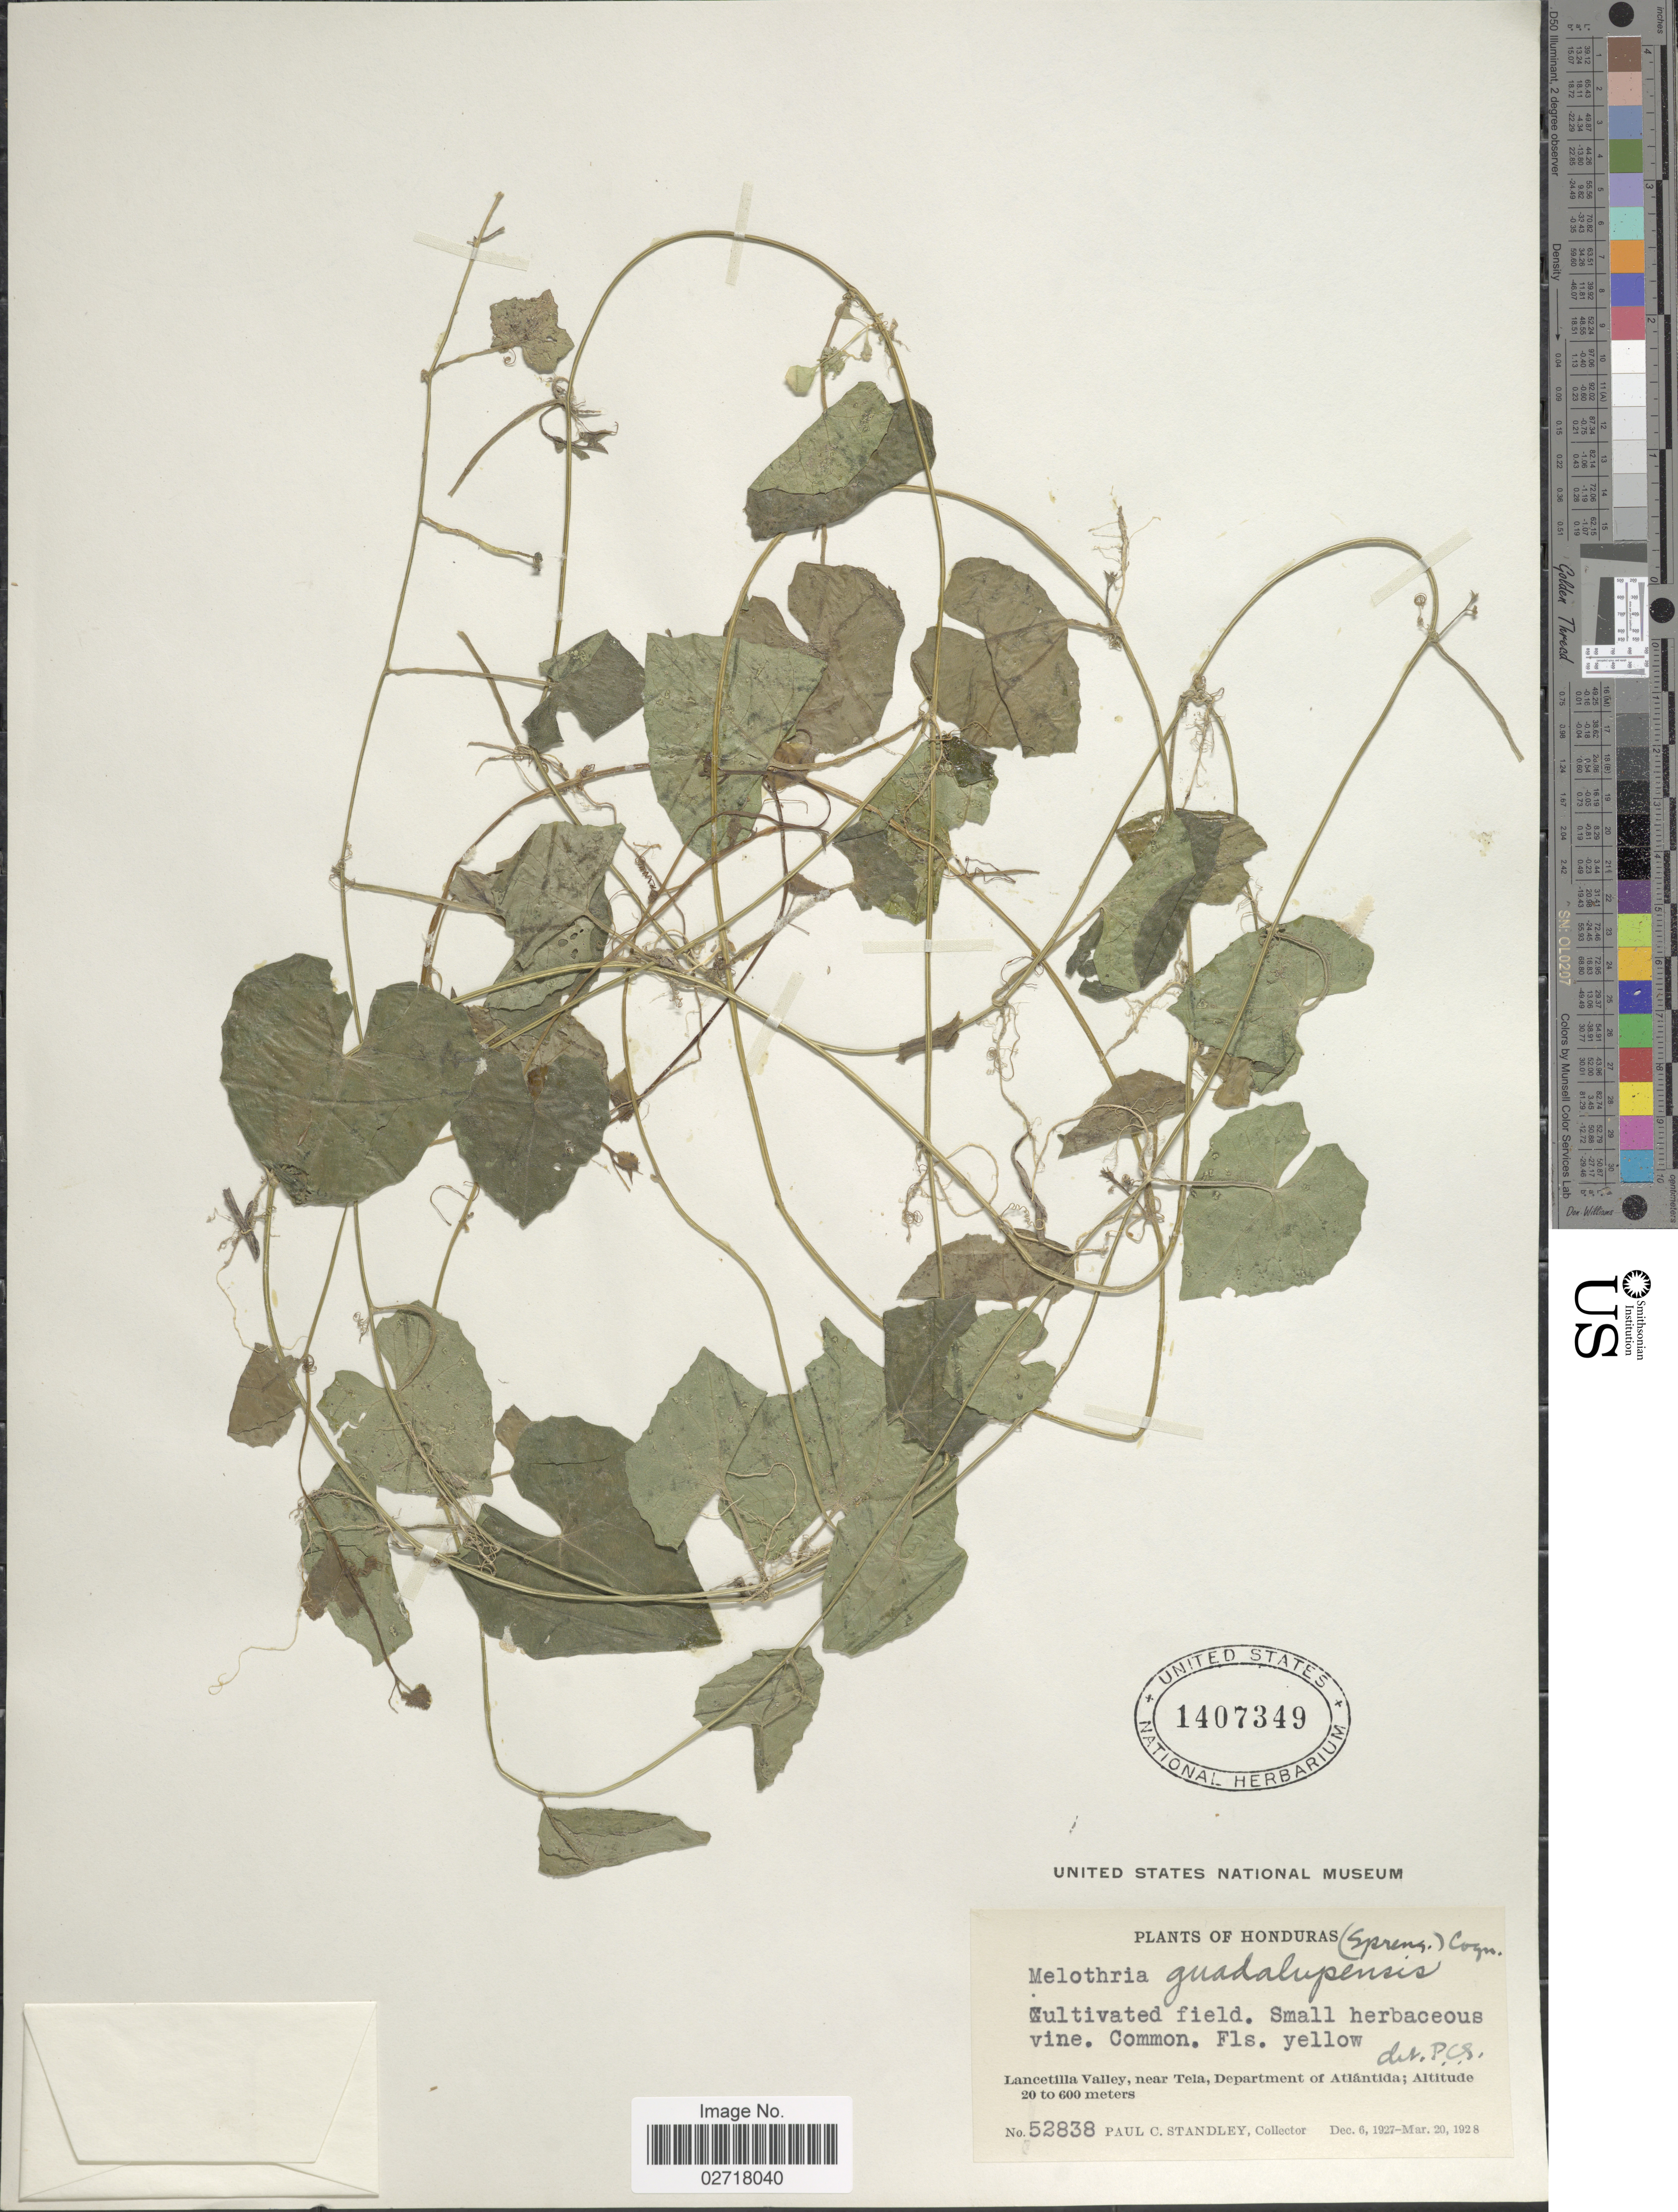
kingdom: Plantae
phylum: Tracheophyta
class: Magnoliopsida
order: Cucurbitales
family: Cucurbitaceae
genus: Melothria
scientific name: Melothria pendula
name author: L.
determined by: U.S. National Herbarium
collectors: P. C. Standley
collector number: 52838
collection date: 1927-12-06/1928-03-20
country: Honduras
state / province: Atlántida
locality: Lancetilla Valley, near Tela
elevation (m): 20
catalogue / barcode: US 1407349